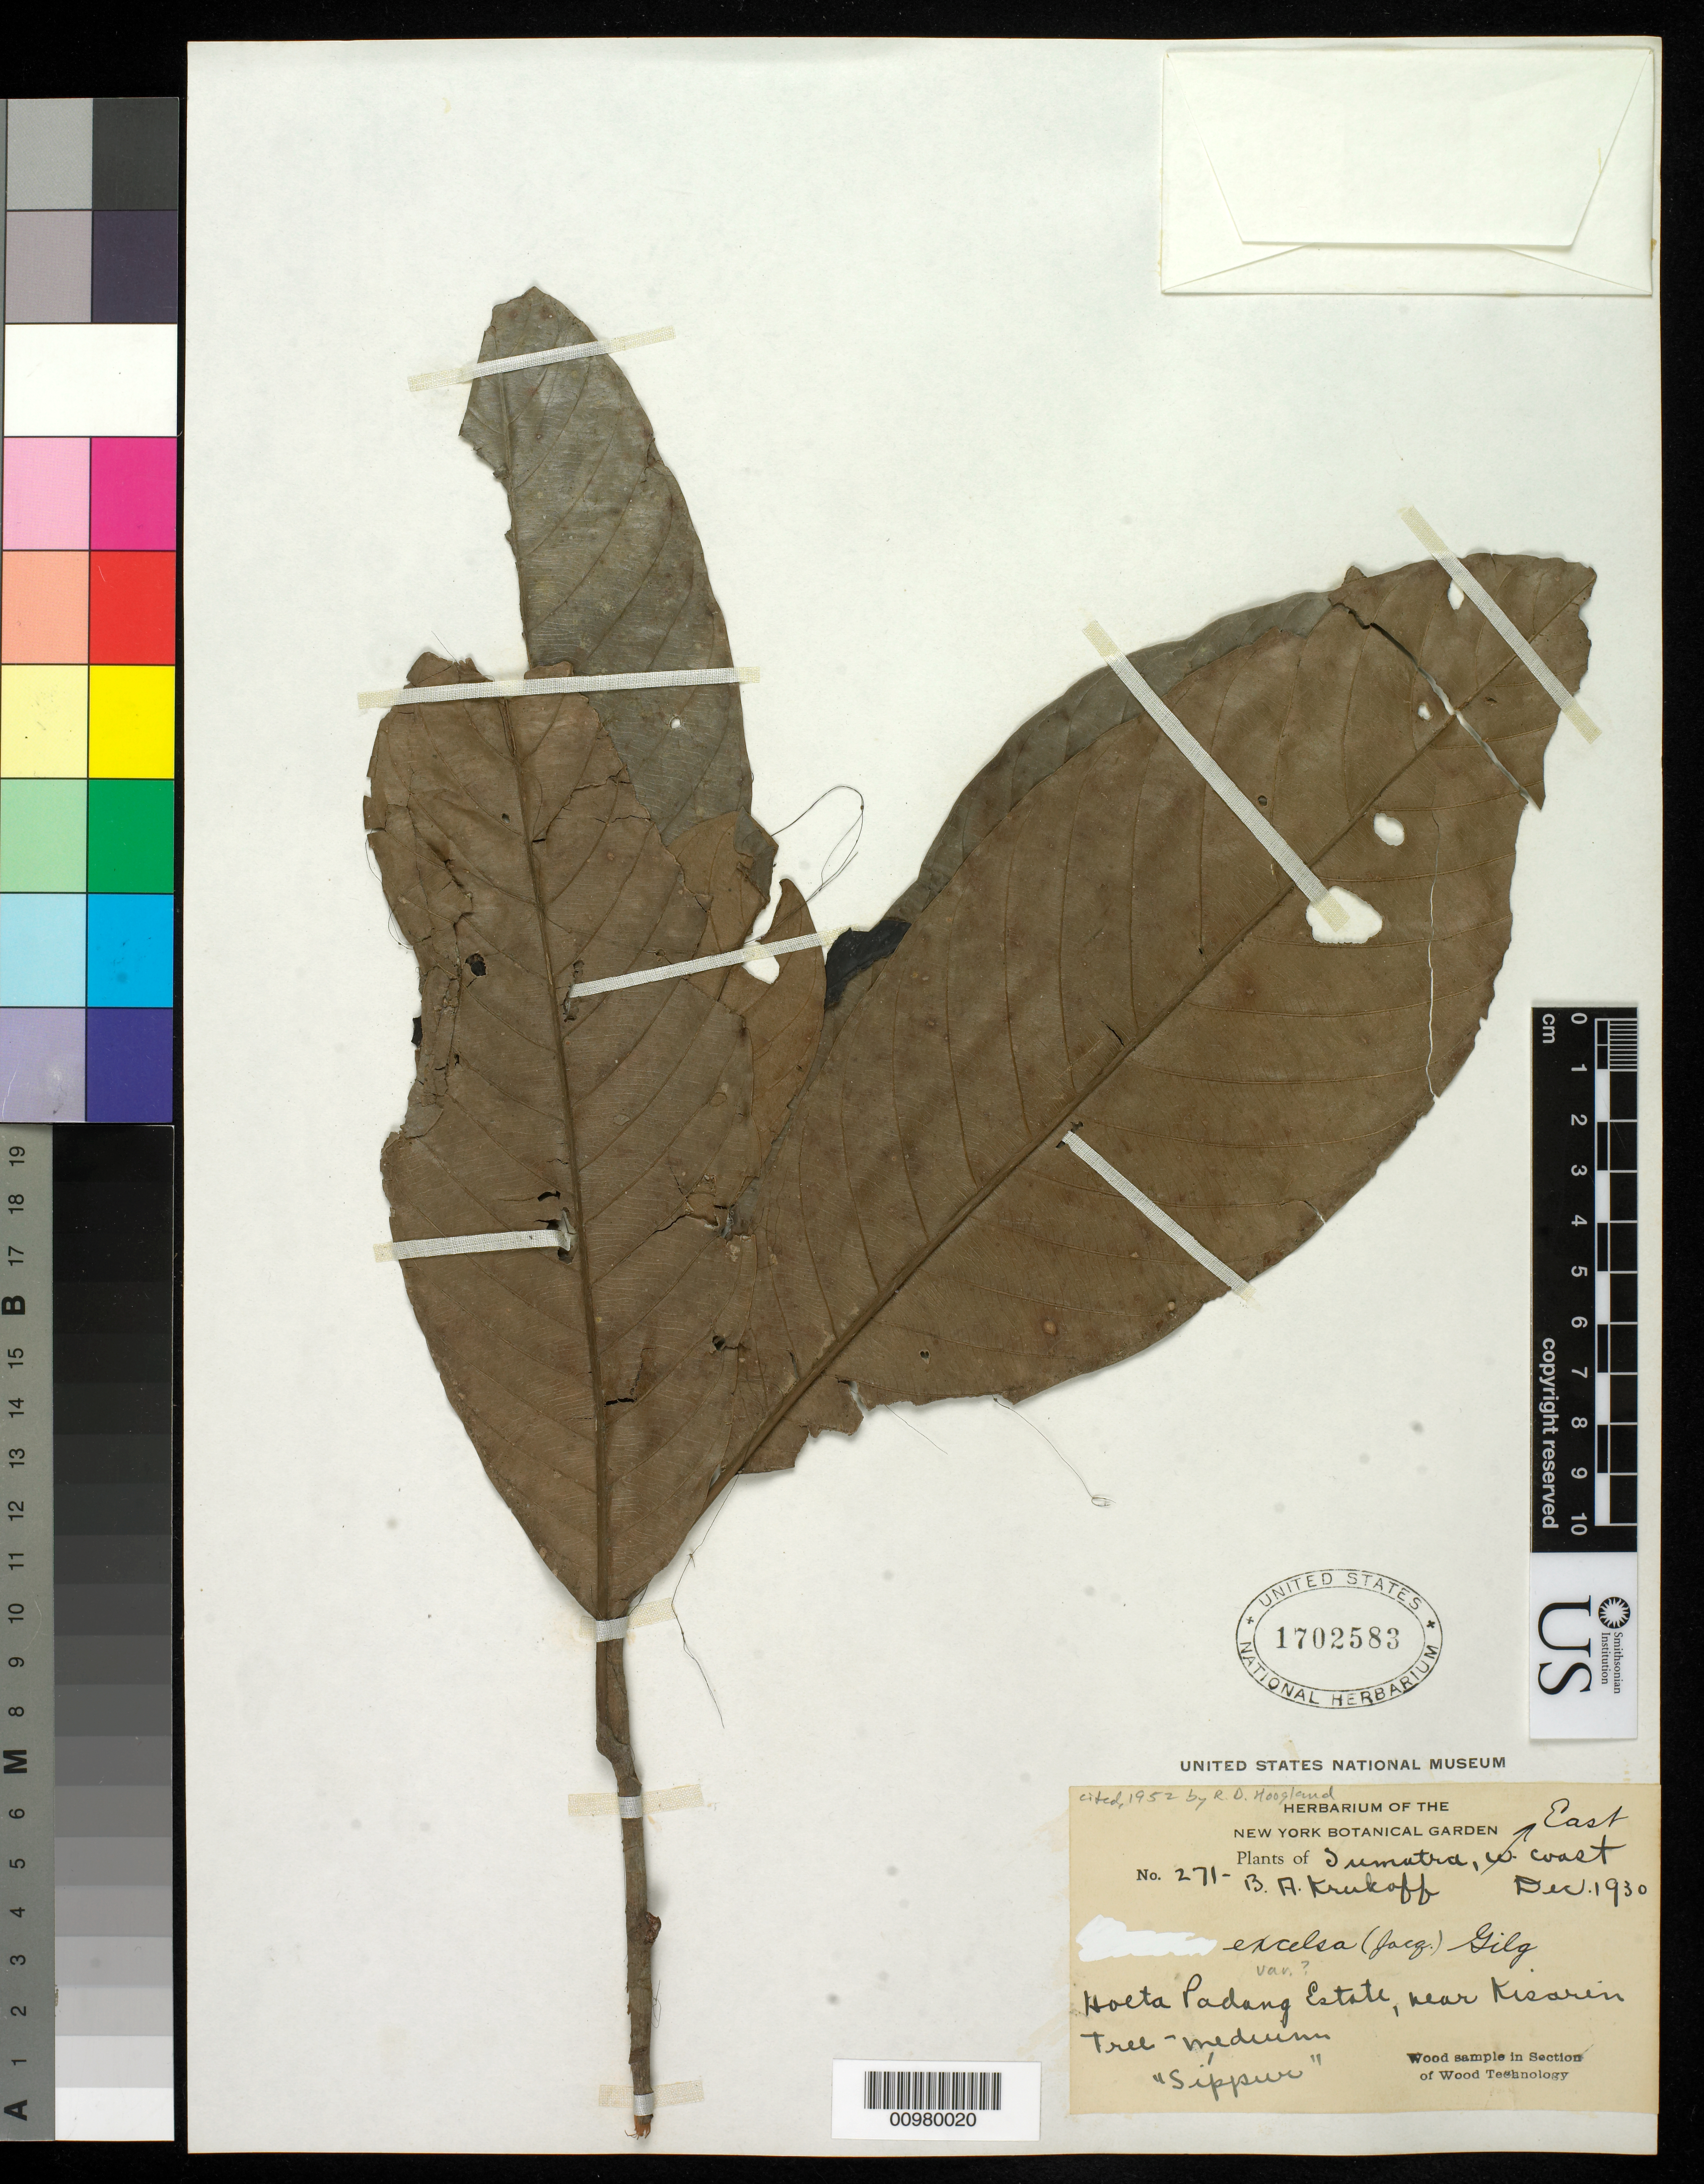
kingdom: Plantae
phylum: Tracheophyta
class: Magnoliopsida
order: Dilleniales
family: Dilleniaceae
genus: Dillenia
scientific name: Dillenia excelsa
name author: (Jack) Martelli ex Gilg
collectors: B. A. Krukoff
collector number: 271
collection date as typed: Dec 1930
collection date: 1930-12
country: Indonesia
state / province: Sumatra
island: Sumatra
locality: Hoeta Padang Estate, near Kisarin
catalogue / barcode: US 1702583